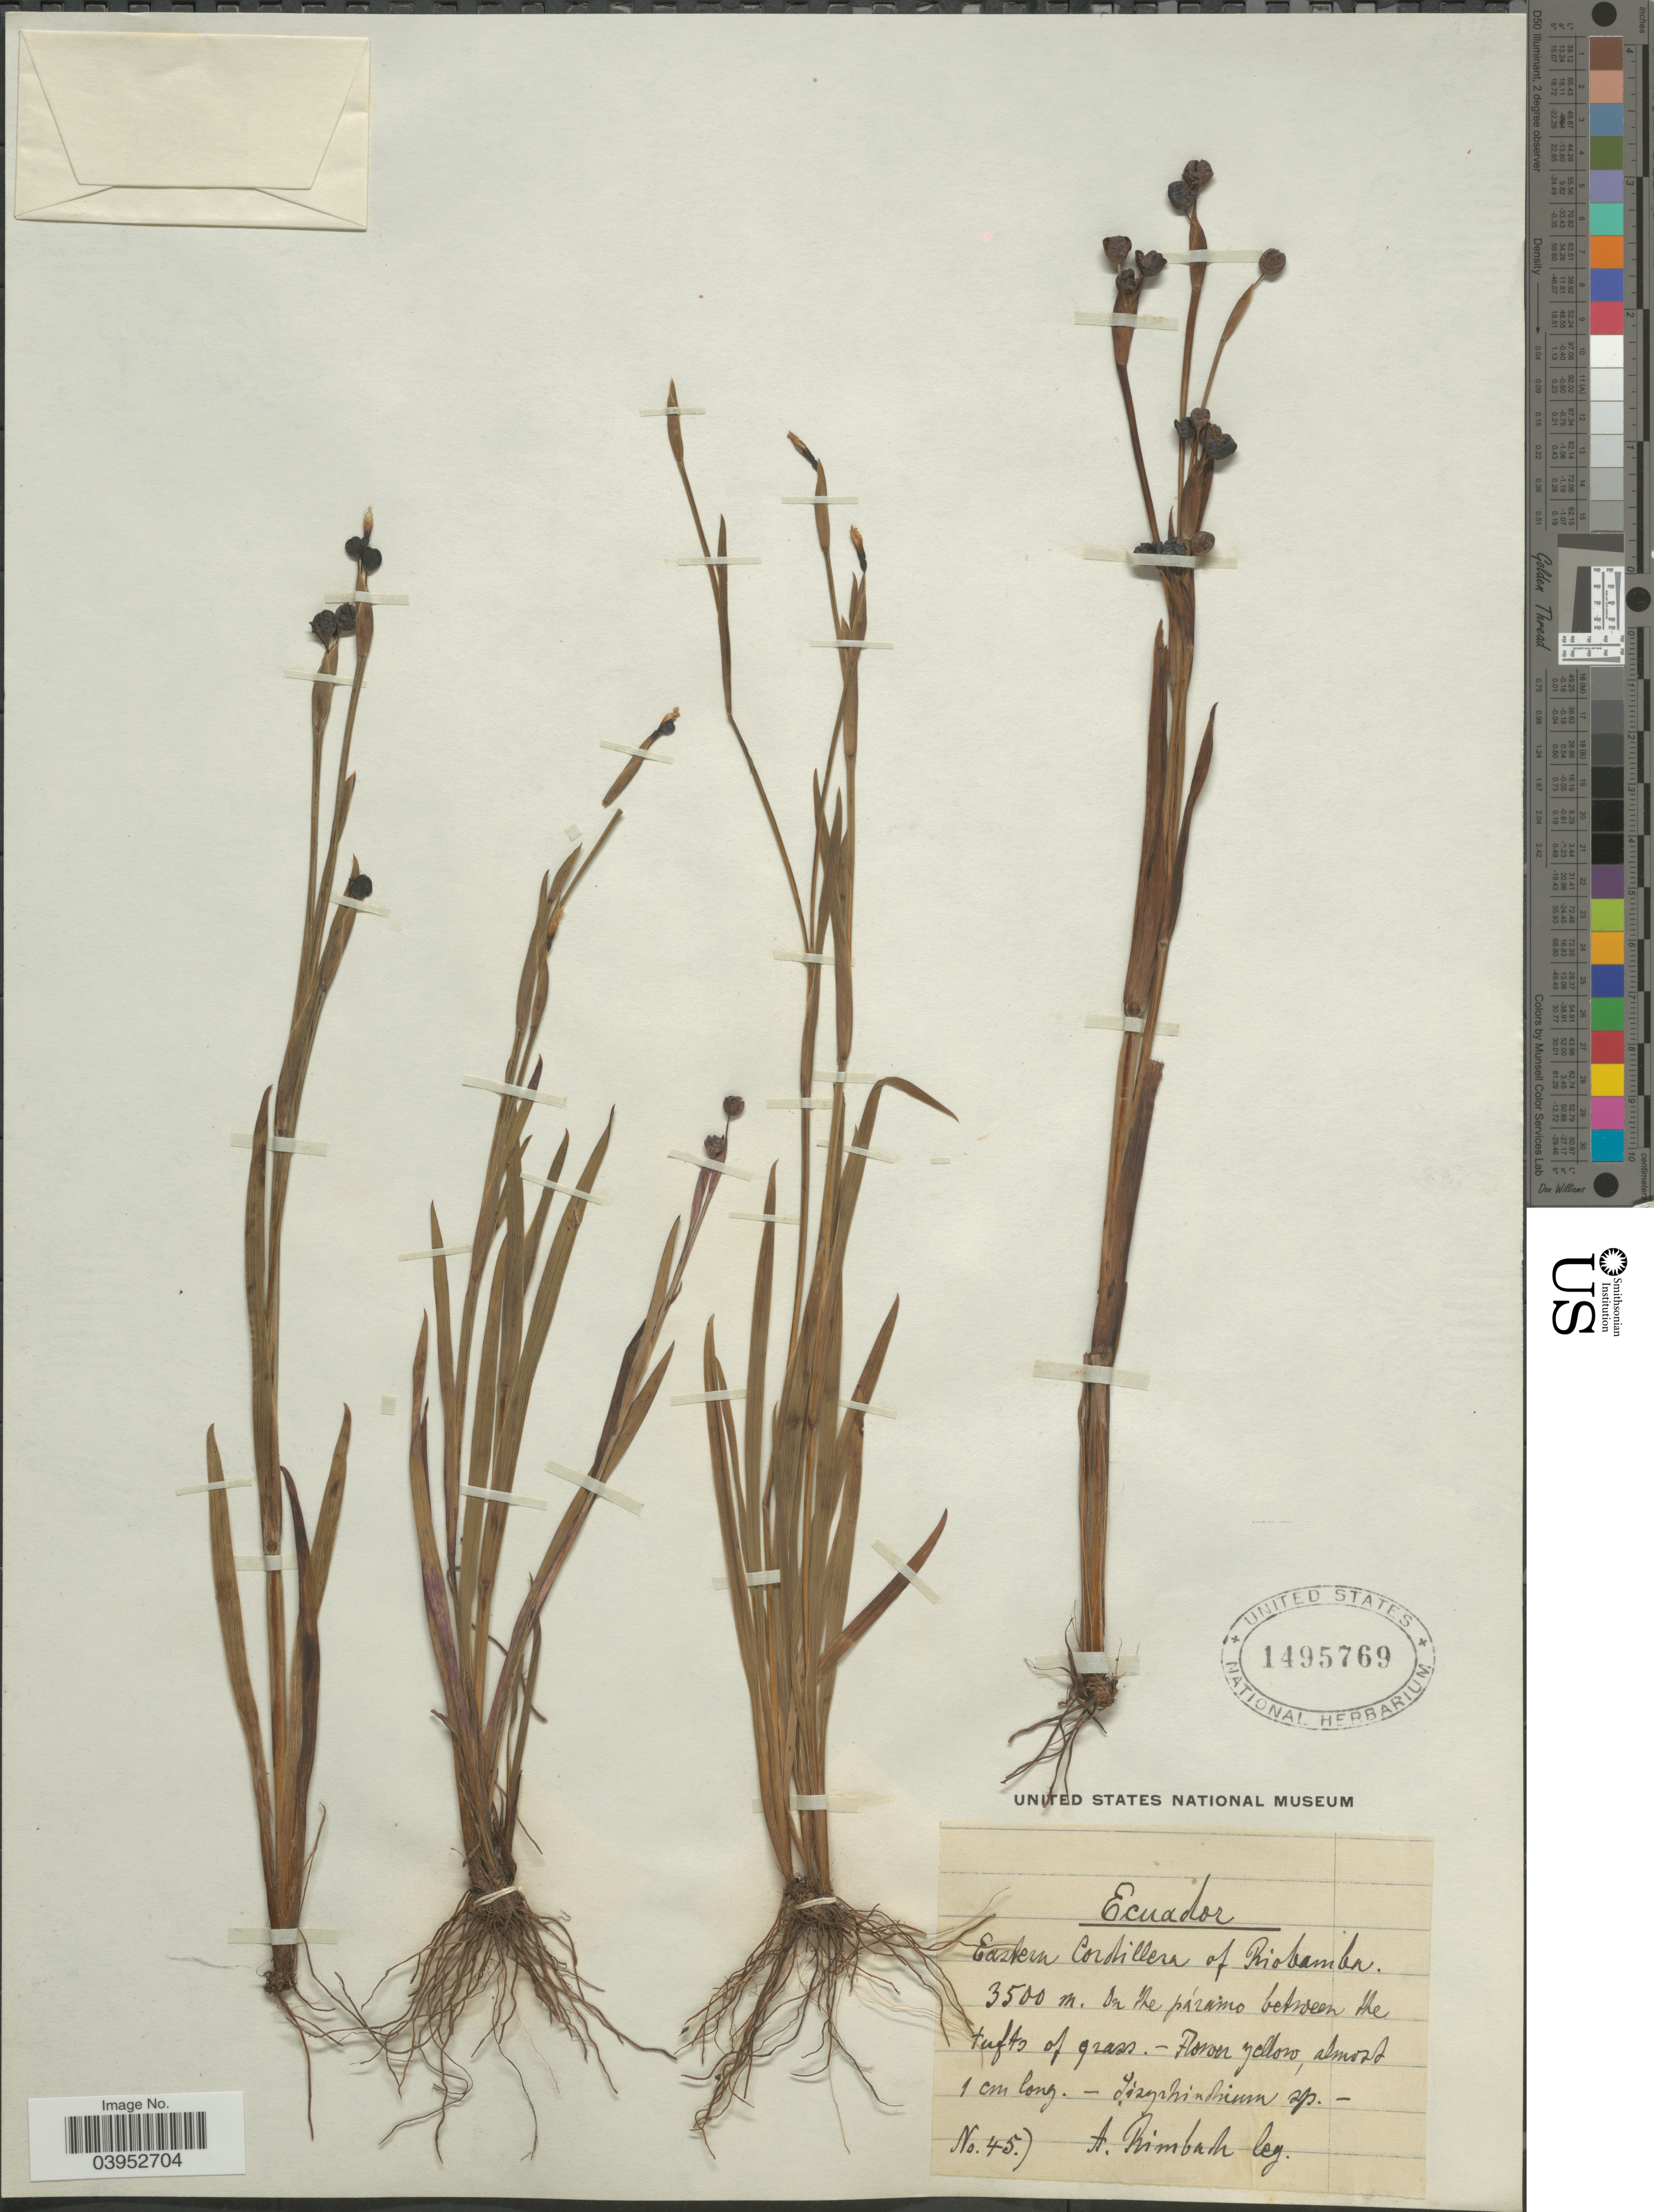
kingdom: Plantae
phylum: Tracheophyta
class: Liliopsida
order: Asparagales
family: Iridaceae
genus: Sisyrinchium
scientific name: Sisyrinchium sp.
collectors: A. Rimbach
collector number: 45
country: Ecuador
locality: Eastern Cordillera of Riobamba. On the páramo between the tufts of grass.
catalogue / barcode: US 1495769